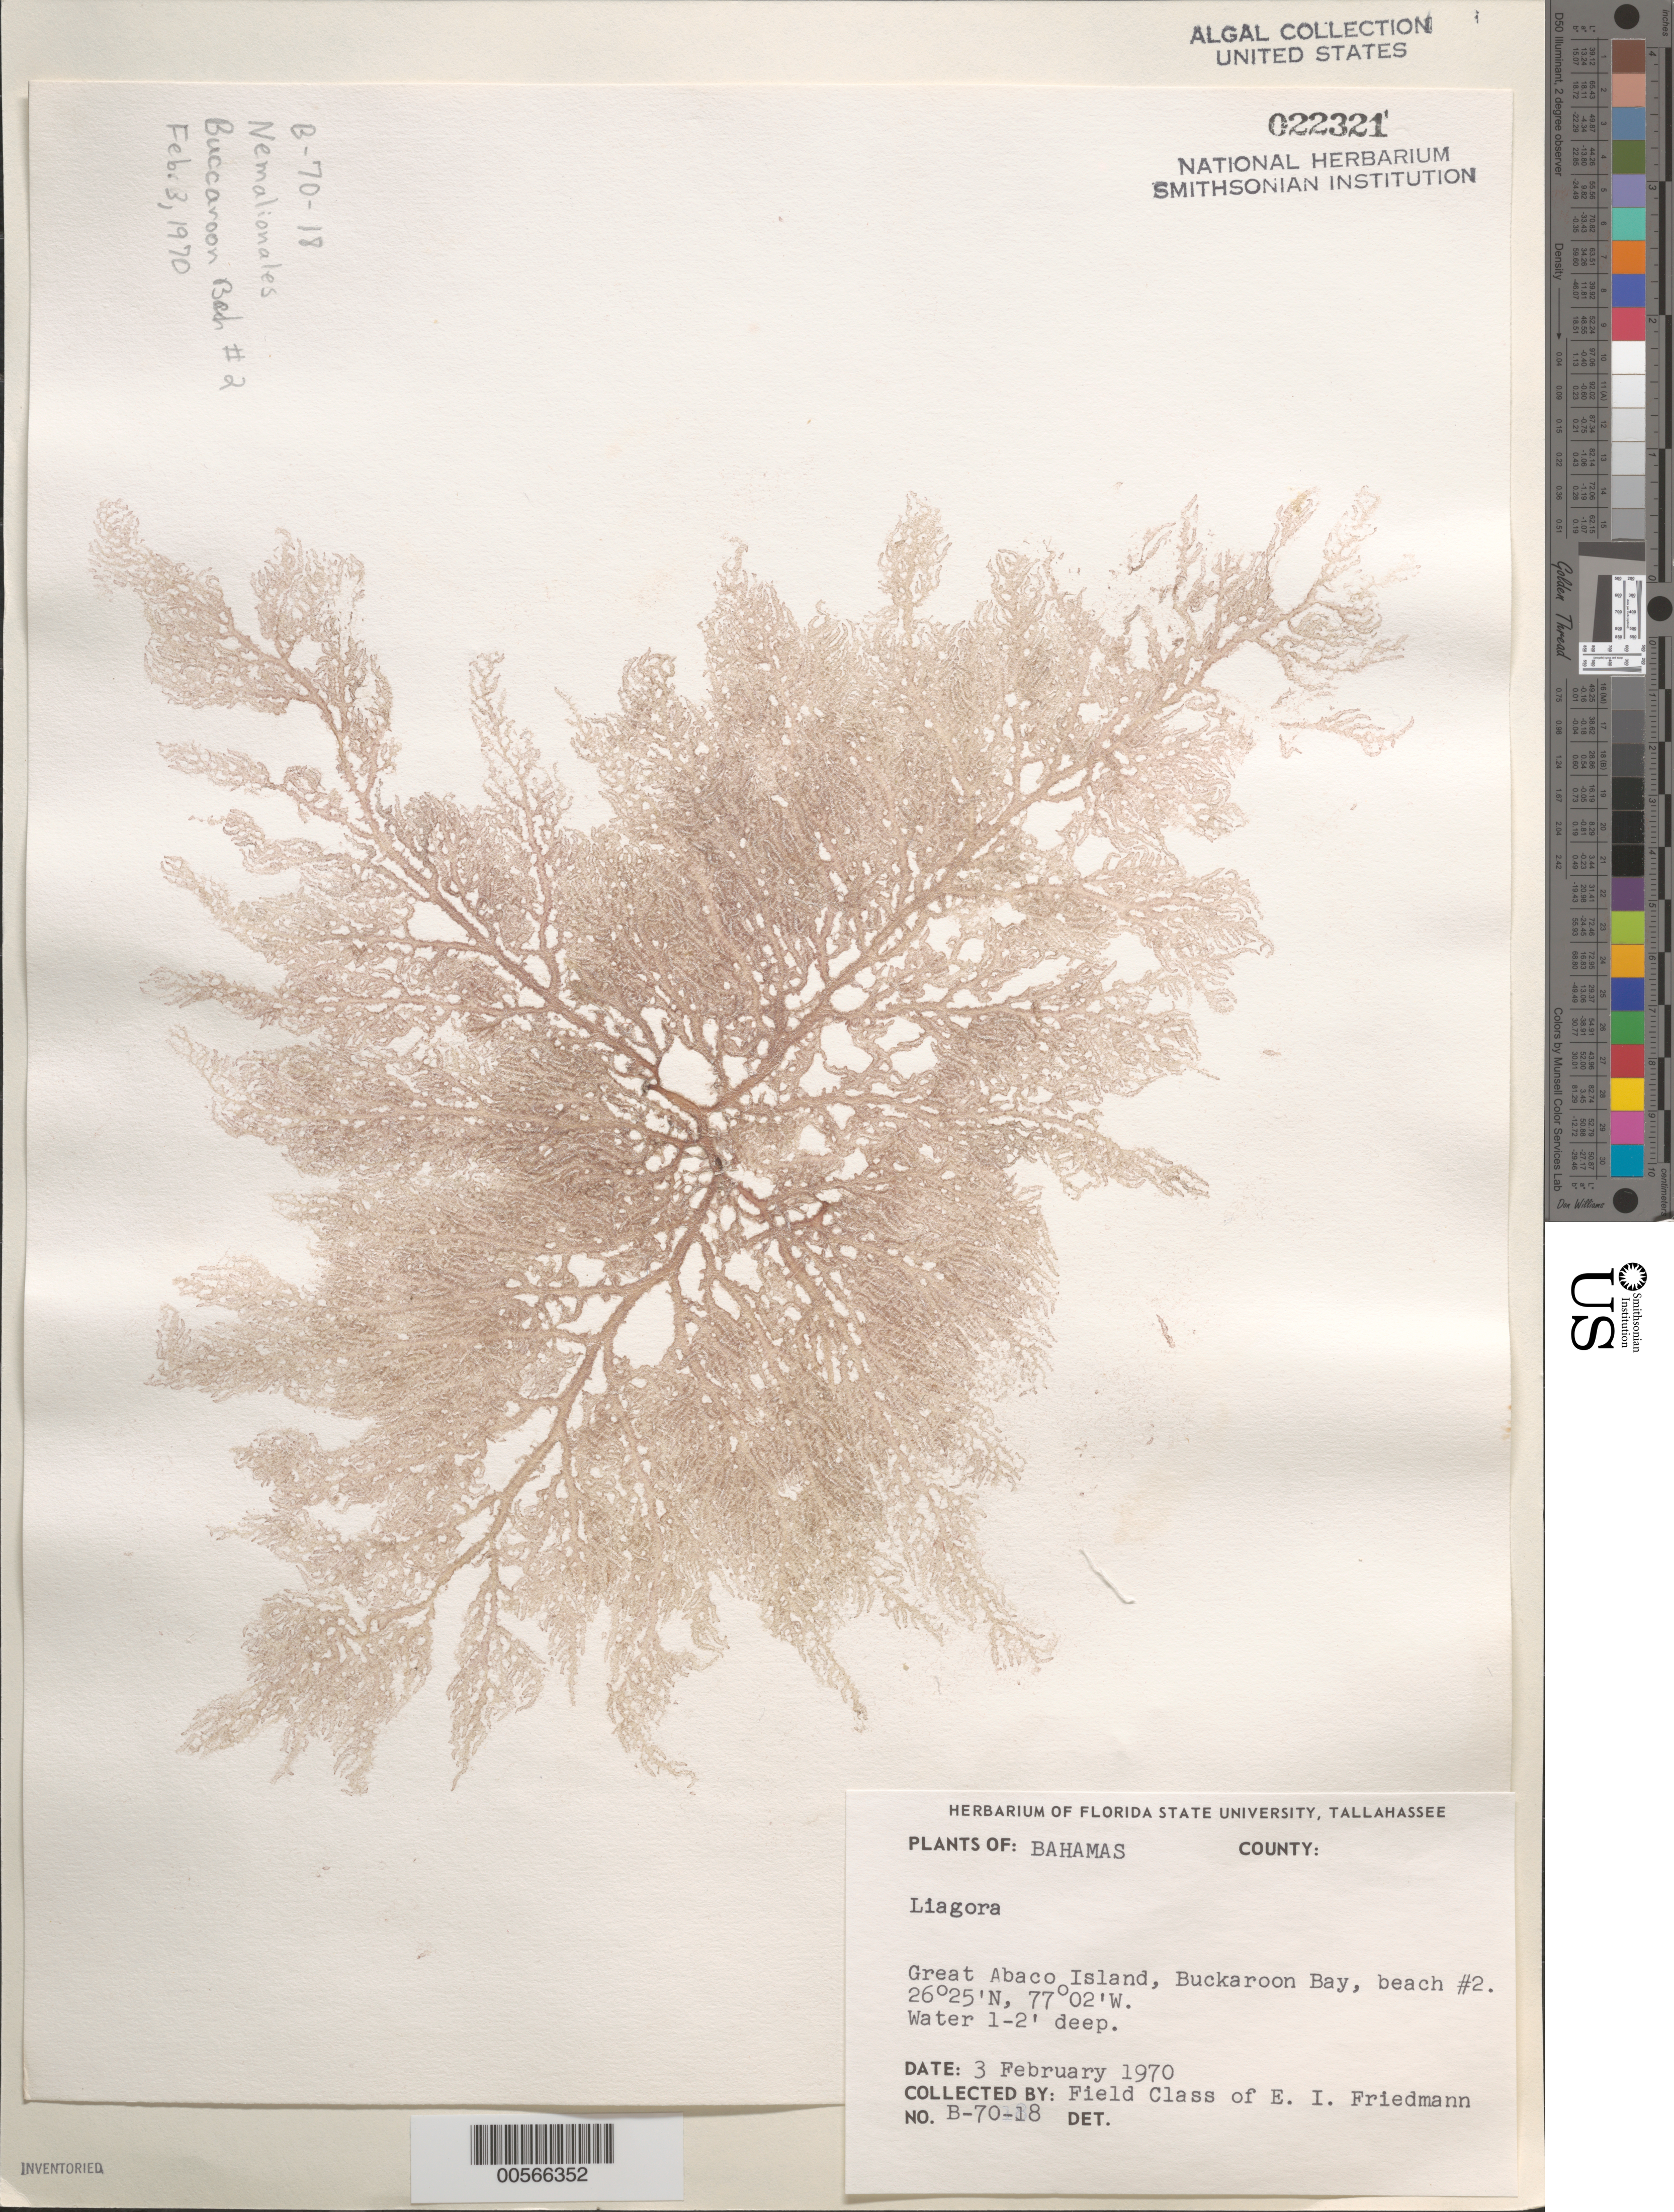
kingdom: Plantae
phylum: Rhodophyta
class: Florideophyceae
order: Nemaliales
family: Liagoraceae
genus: Liagora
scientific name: Liagora sp.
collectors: E. Friedmann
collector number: B-70-18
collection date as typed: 03 Feb 1970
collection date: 1970-02-03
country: Bahamas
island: Great Abaco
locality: Buckaroon Bay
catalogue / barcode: US 22321